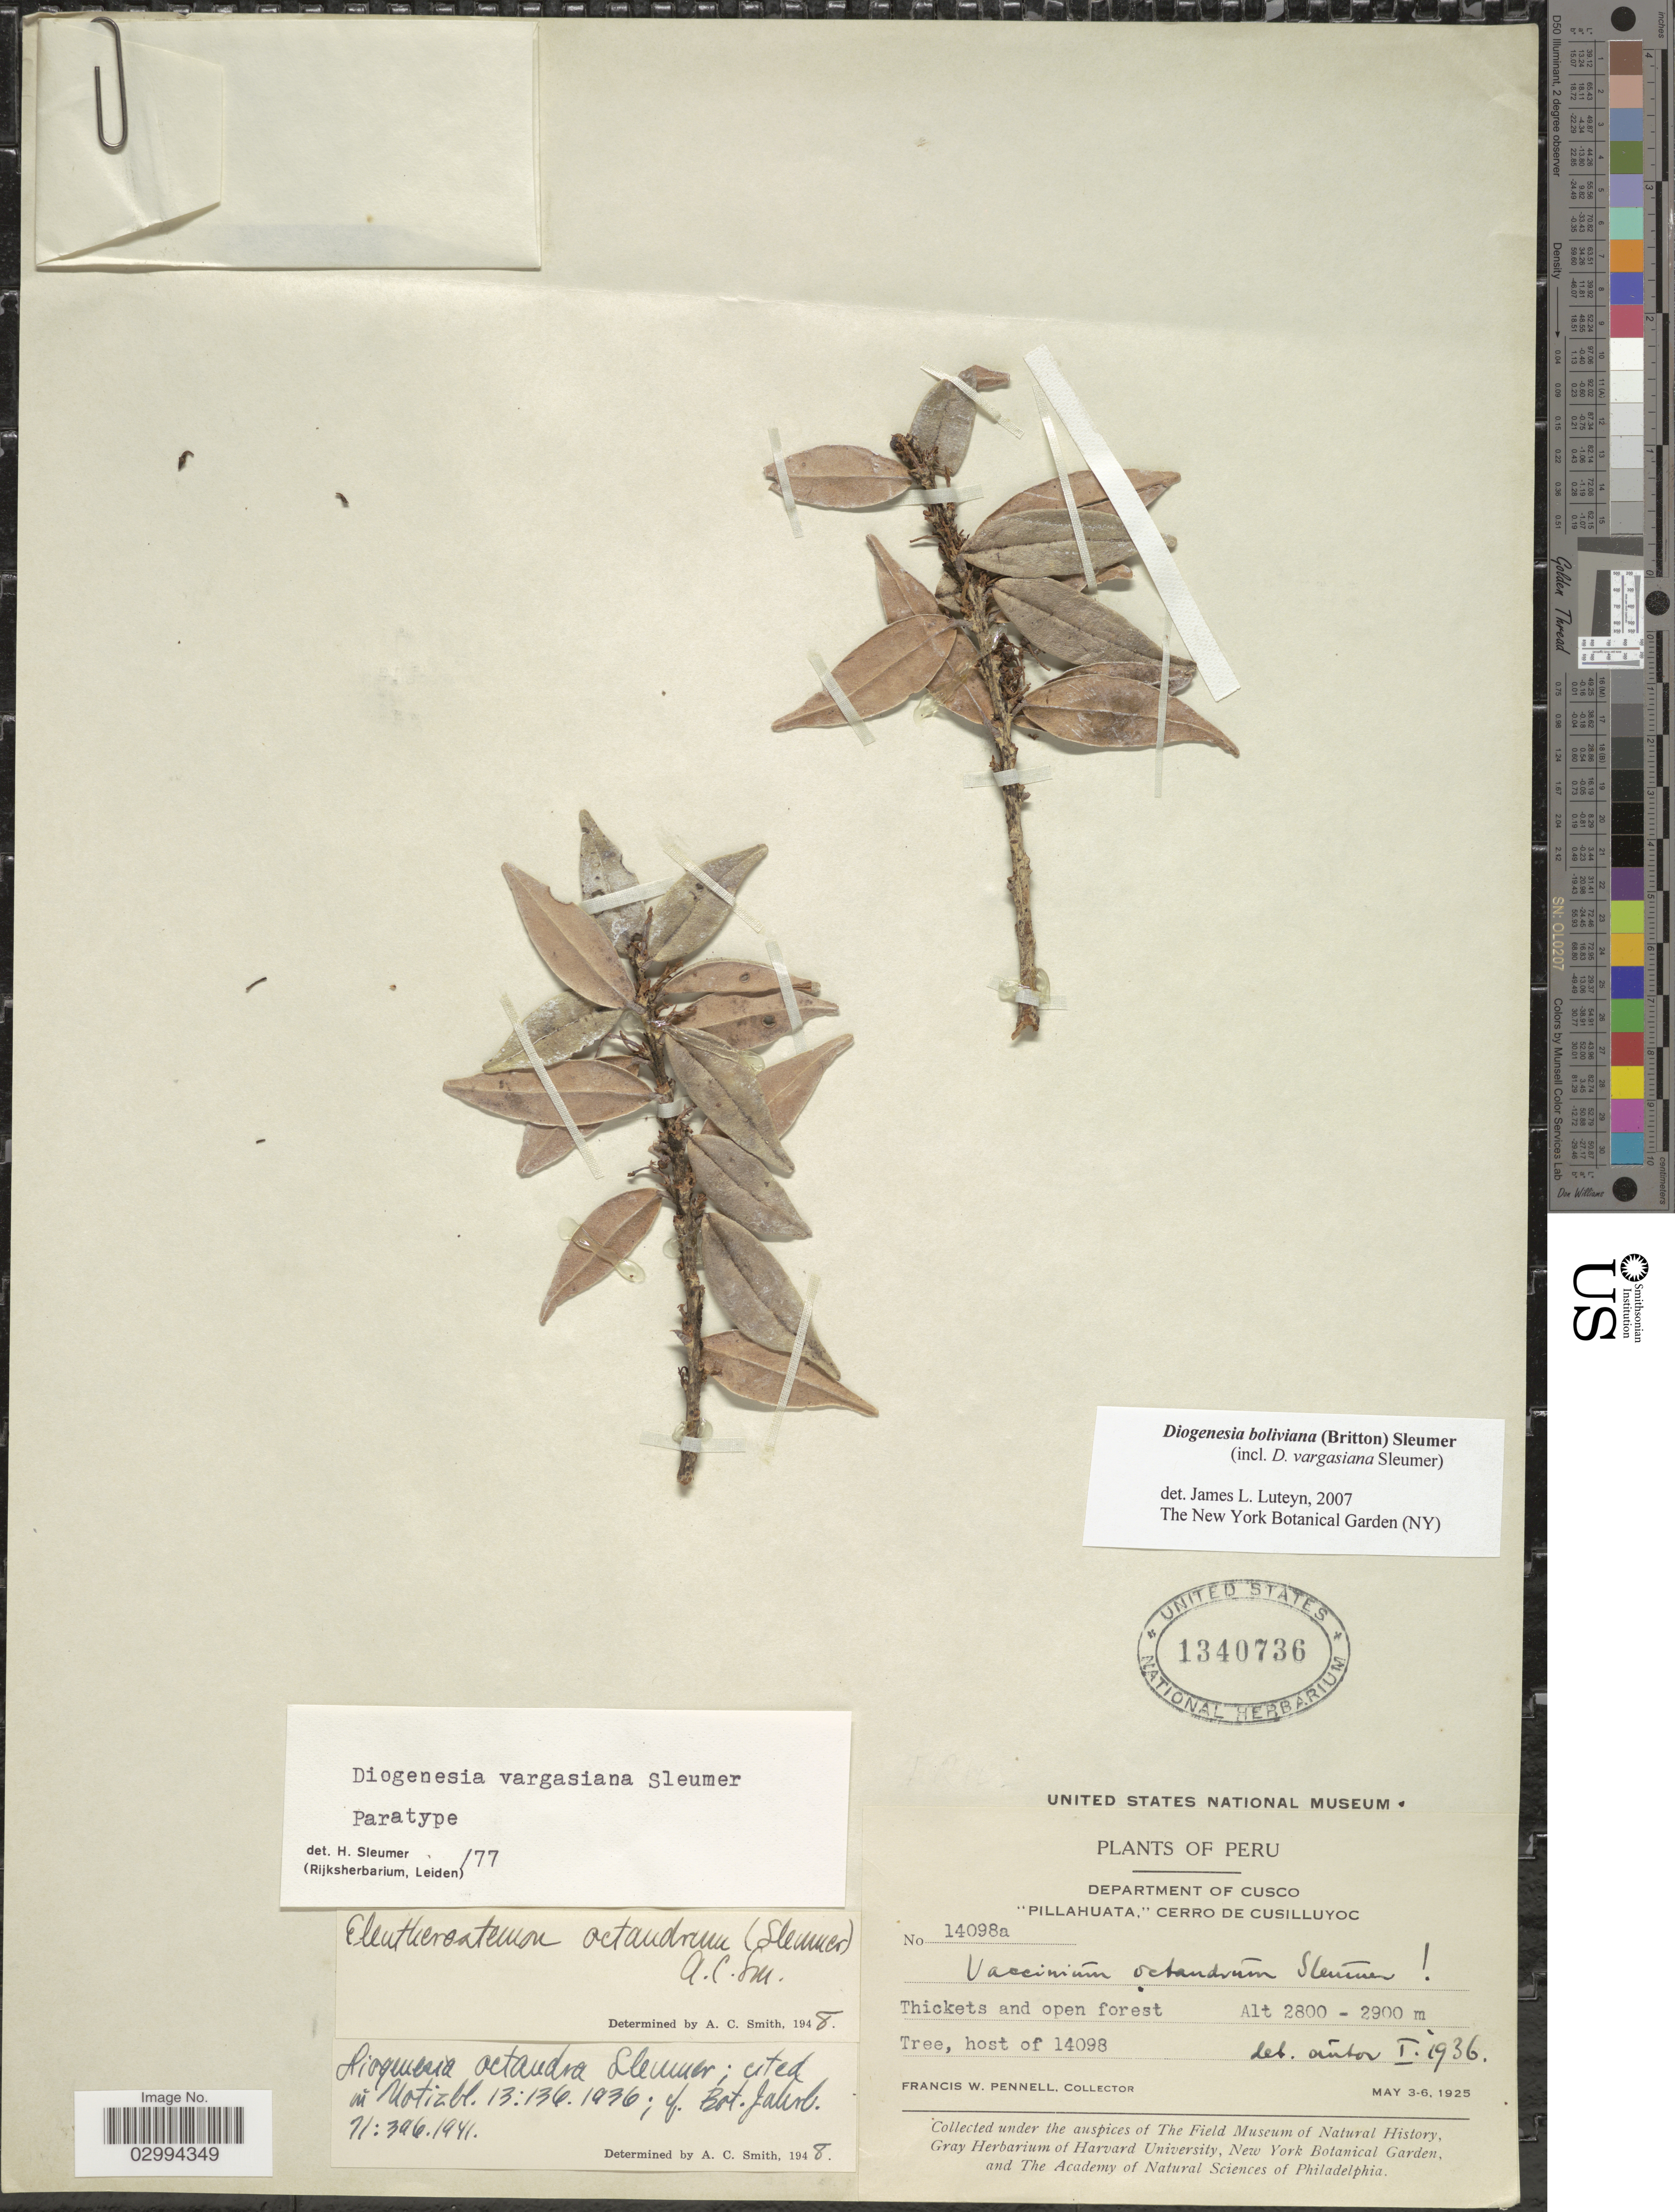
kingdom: Plantae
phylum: Tracheophyta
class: Magnoliopsida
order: Ericales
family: Ericaceae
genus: Diogenesia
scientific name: Diogenesia boliviana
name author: (Britton) Sleumer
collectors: F. W. Pennell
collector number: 14098a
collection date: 1925-05-03/1925-05-06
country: Peru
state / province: Cusco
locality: Department of Cusco, "Pillahuata," Cerro de Cusilluyoc.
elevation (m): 2800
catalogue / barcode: US 1340736